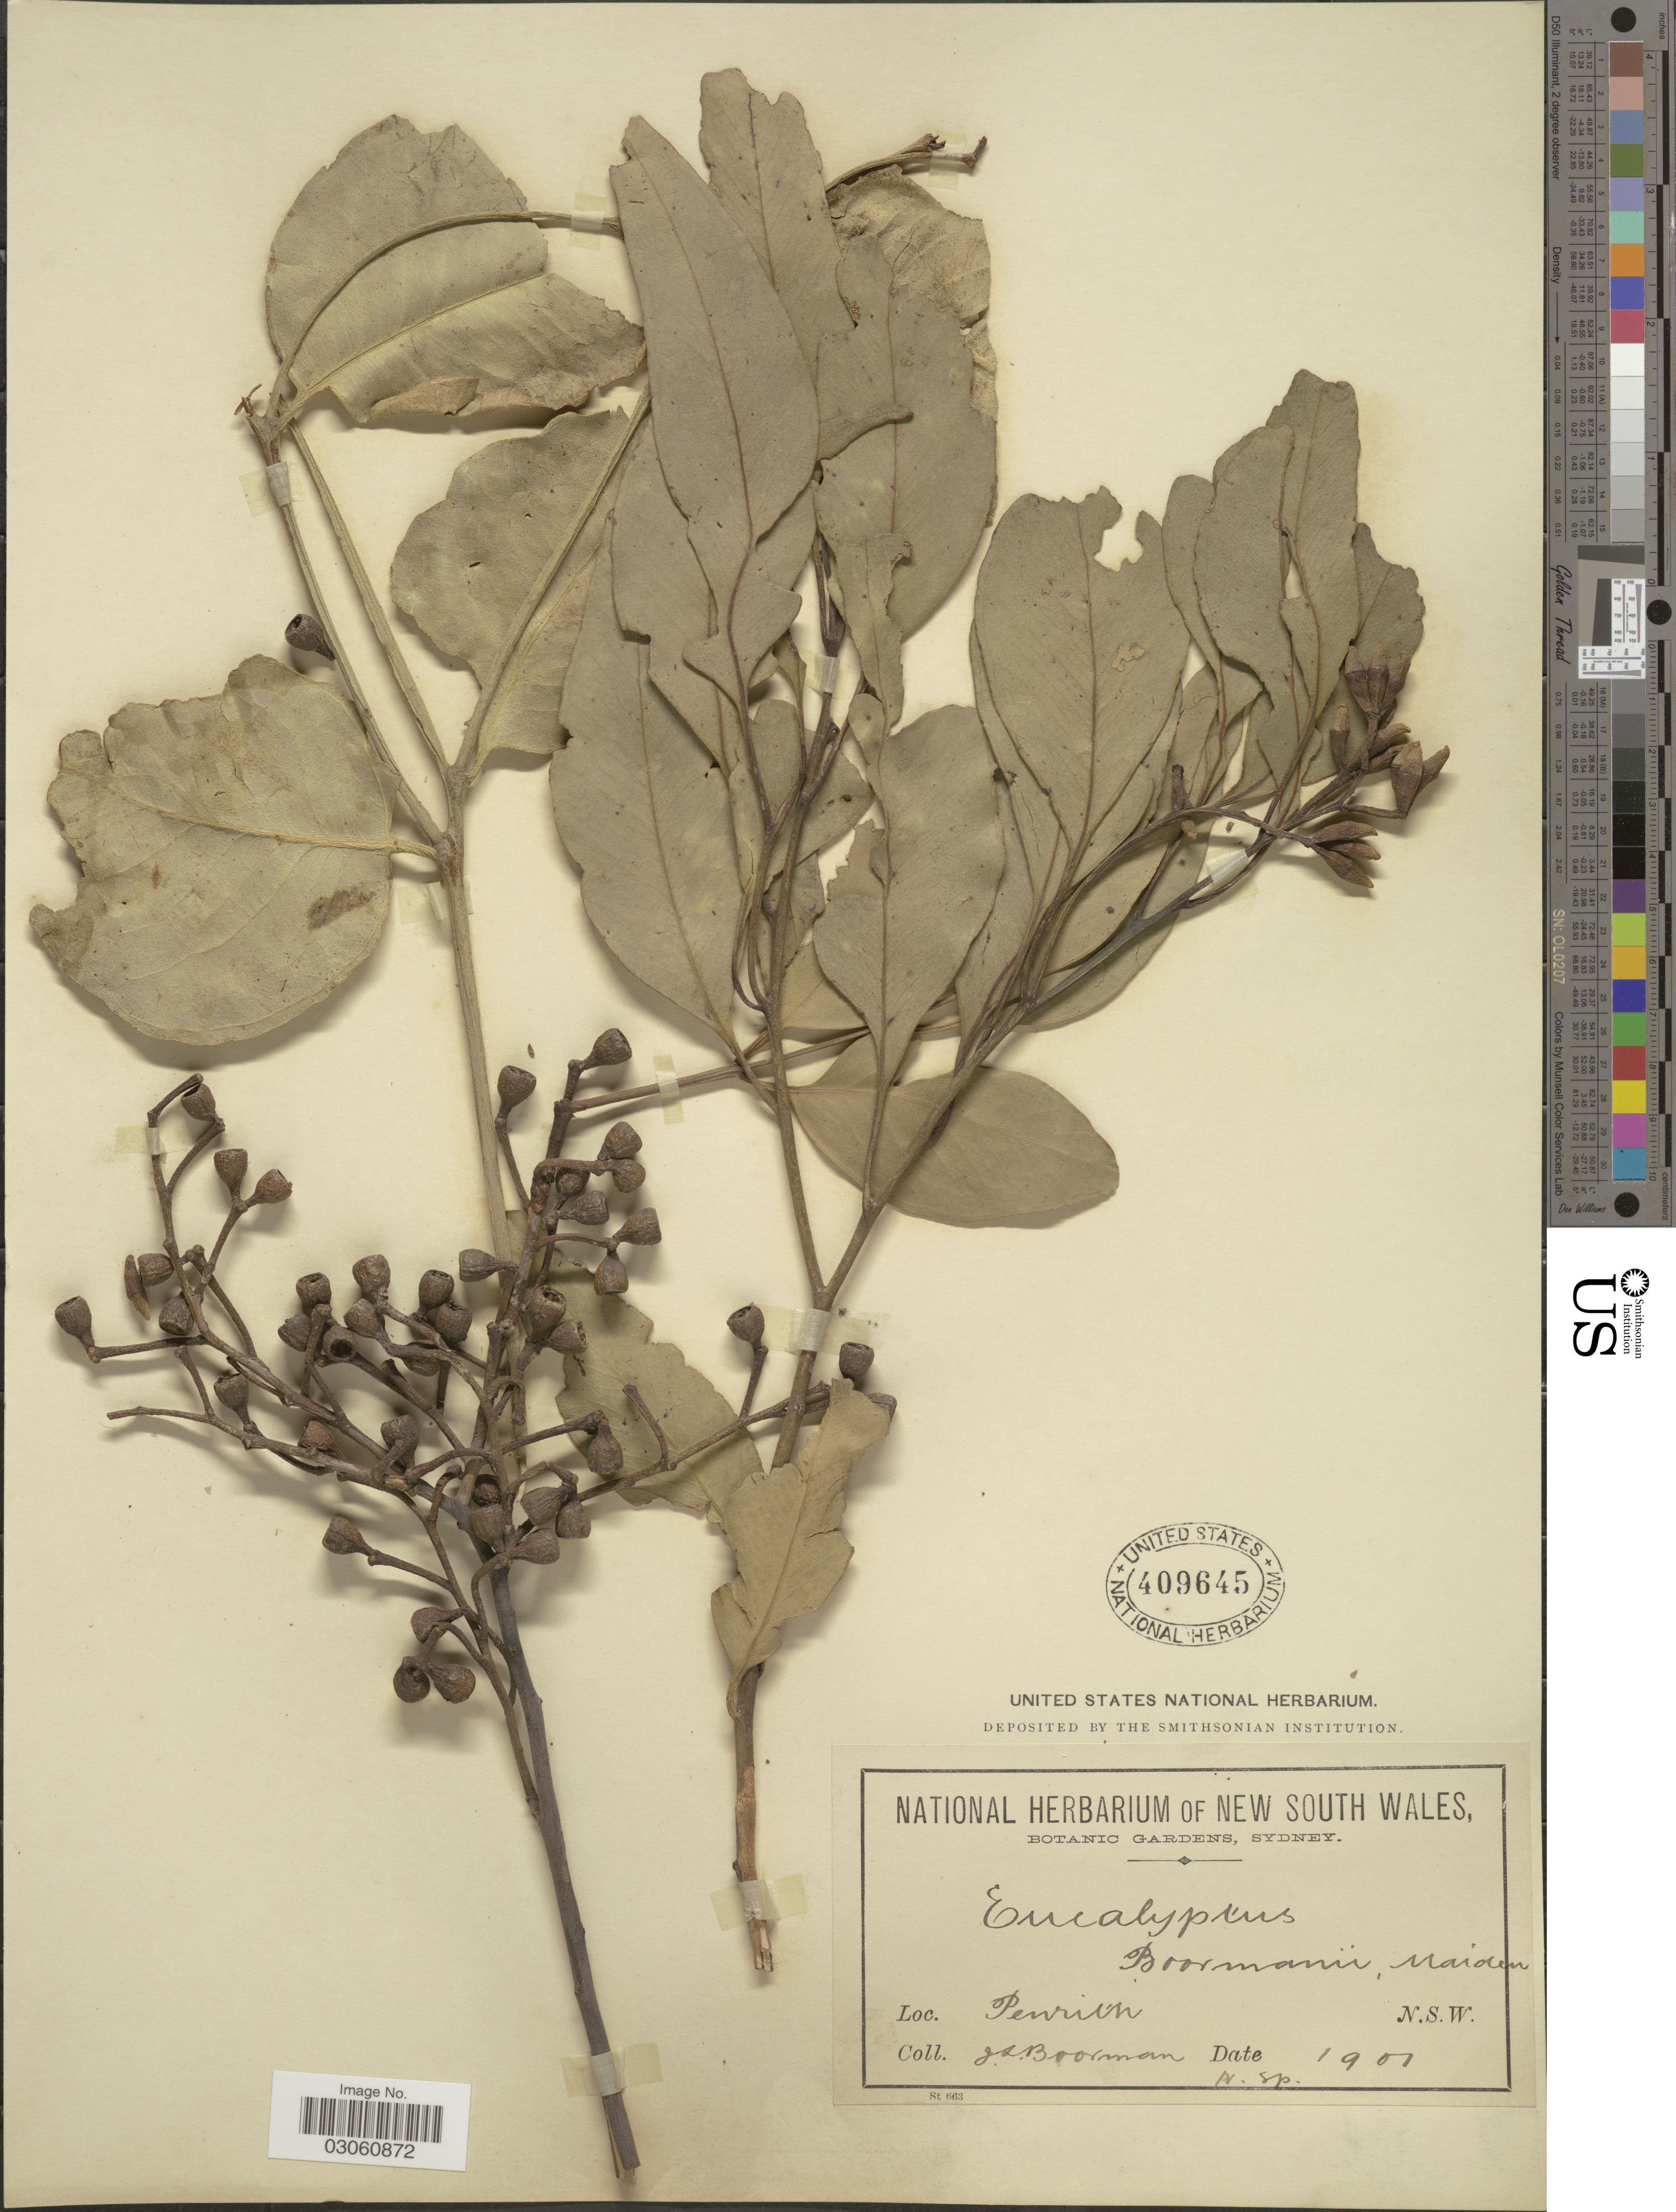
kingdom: Plantae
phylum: Tracheophyta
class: Magnoliopsida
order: Myrtales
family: Myrtaceae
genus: Eucalyptus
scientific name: Eucalyptus x boormanii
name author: H. Deane & Maiden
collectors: J. Boorman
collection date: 1901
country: Australia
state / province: New South Wales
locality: Penrith.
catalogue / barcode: US 409645